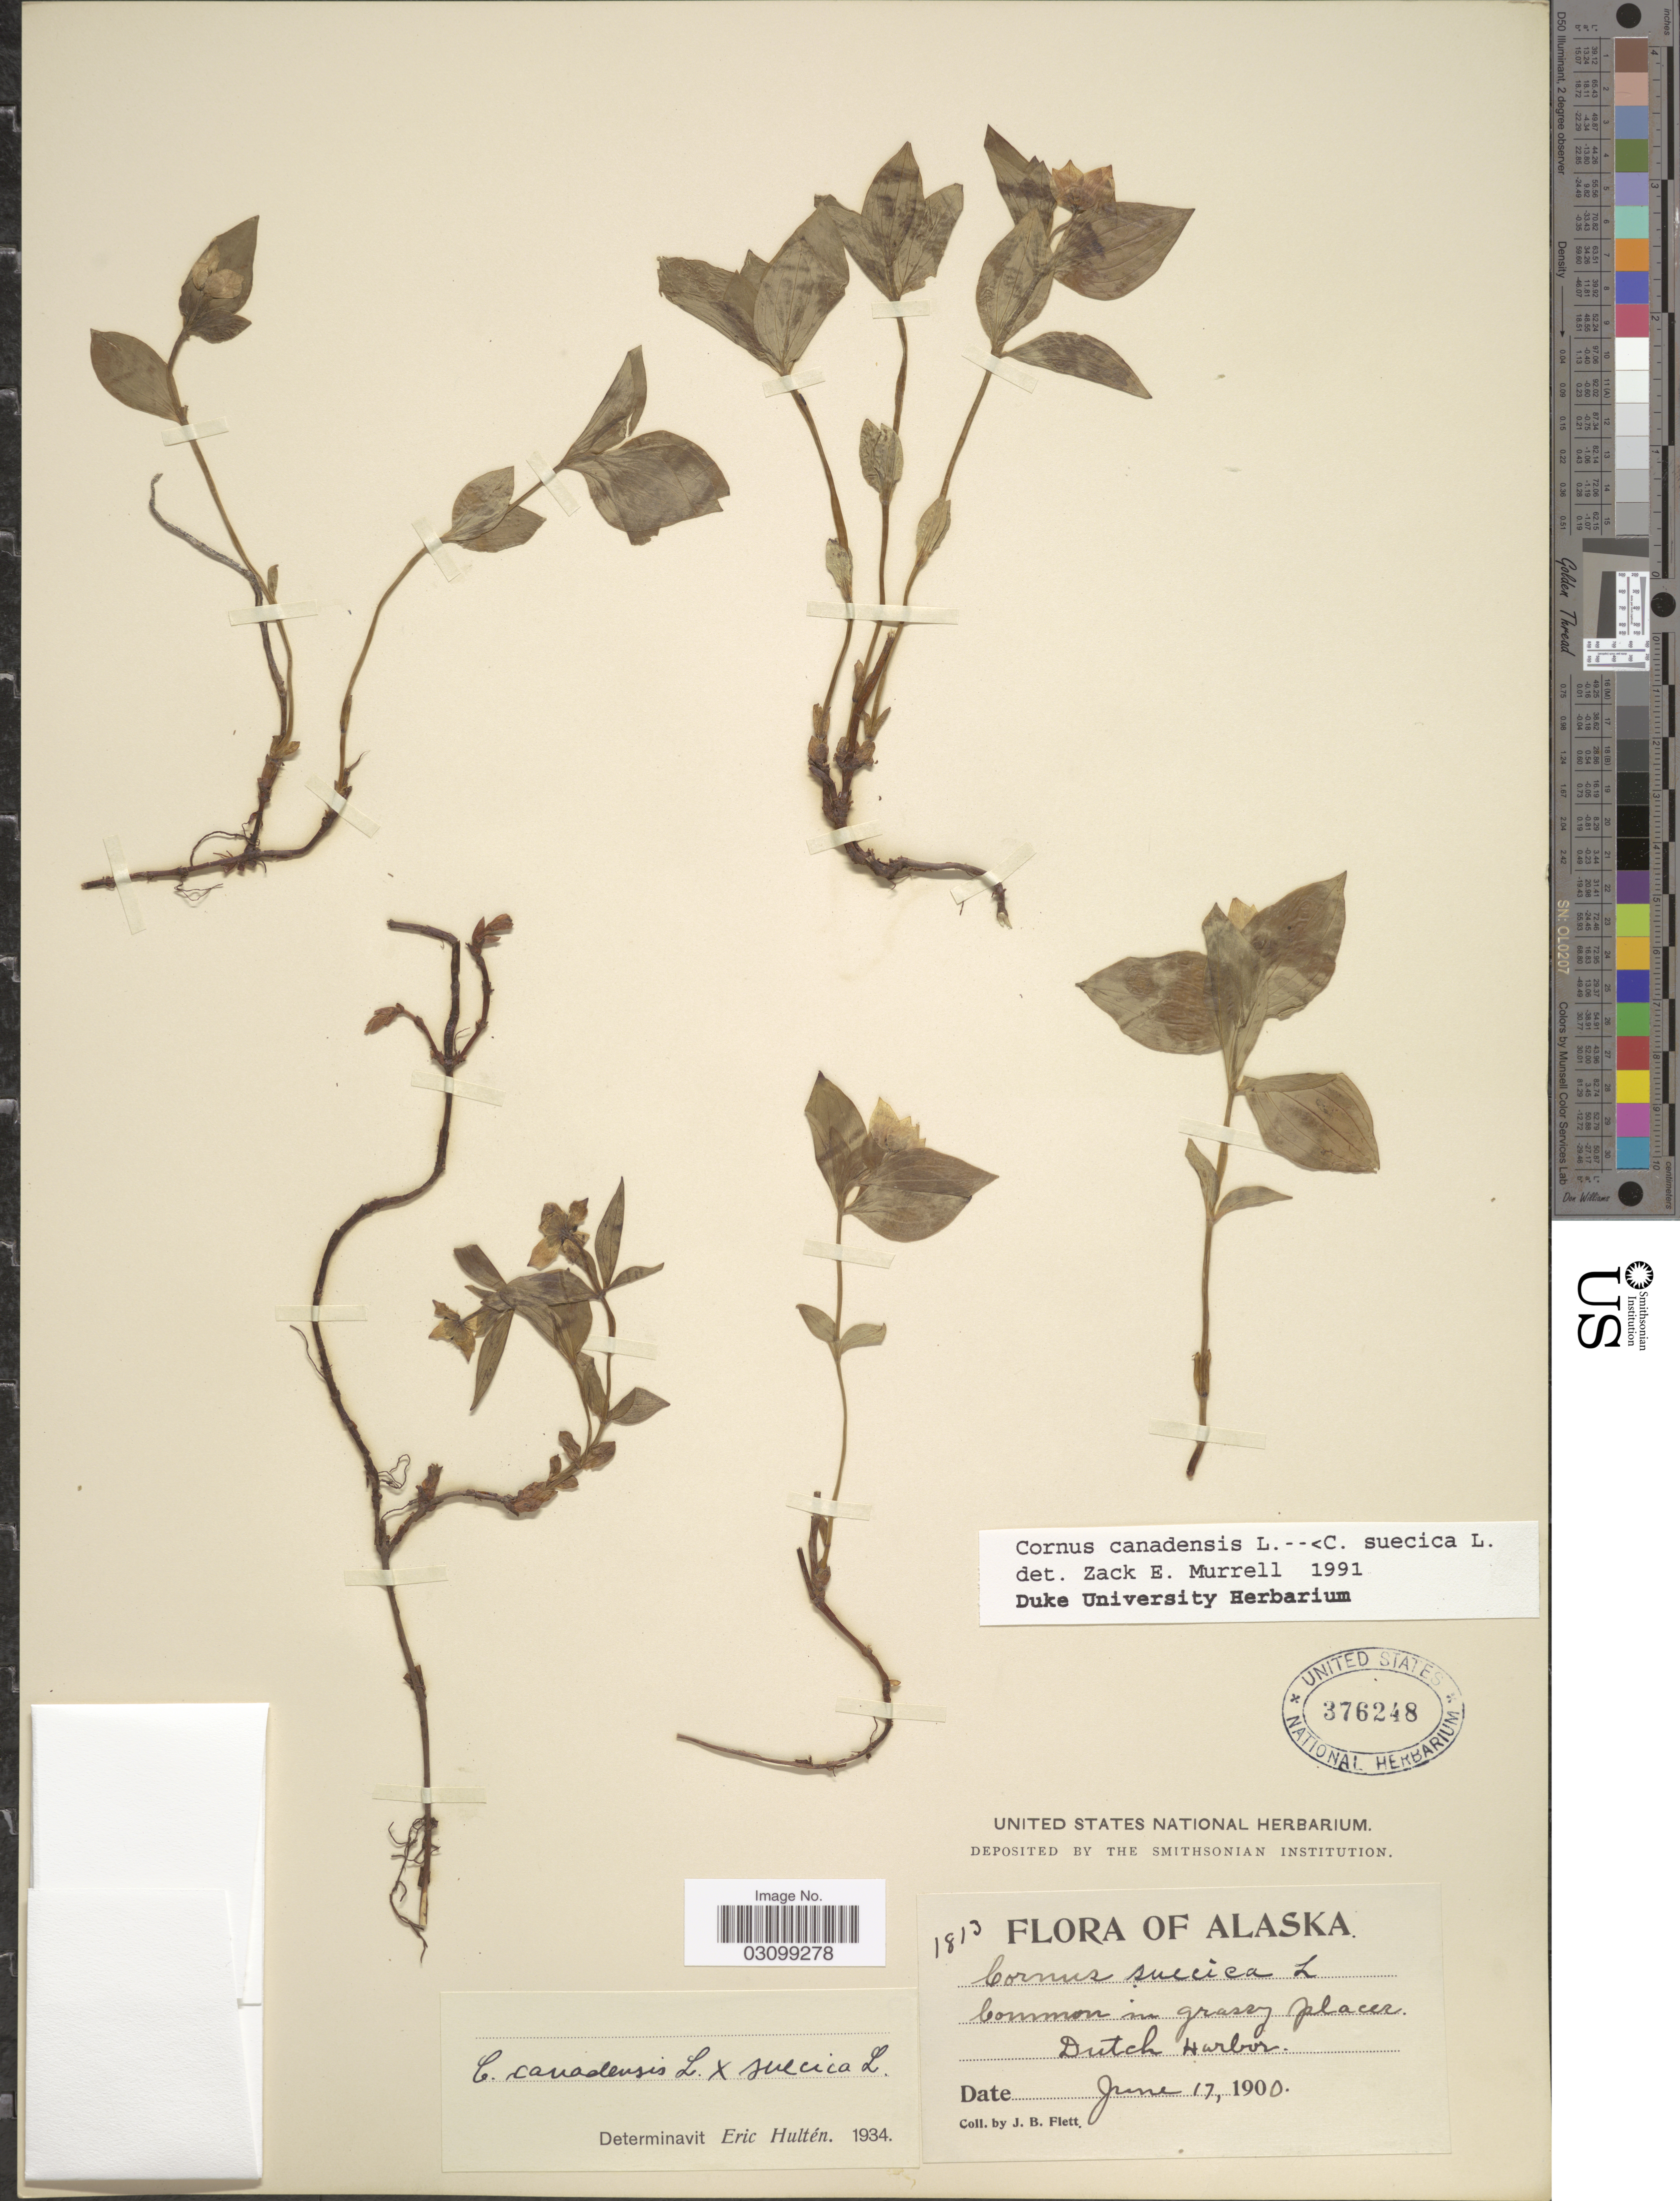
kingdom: Plantae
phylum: Tracheophyta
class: Magnoliopsida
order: Cornales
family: Cornaceae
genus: Cornus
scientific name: Cornus sp.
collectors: J. Flett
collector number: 1813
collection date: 1900-06-17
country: United States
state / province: Alaska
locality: Dutch Harbor.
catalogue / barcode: US 376248